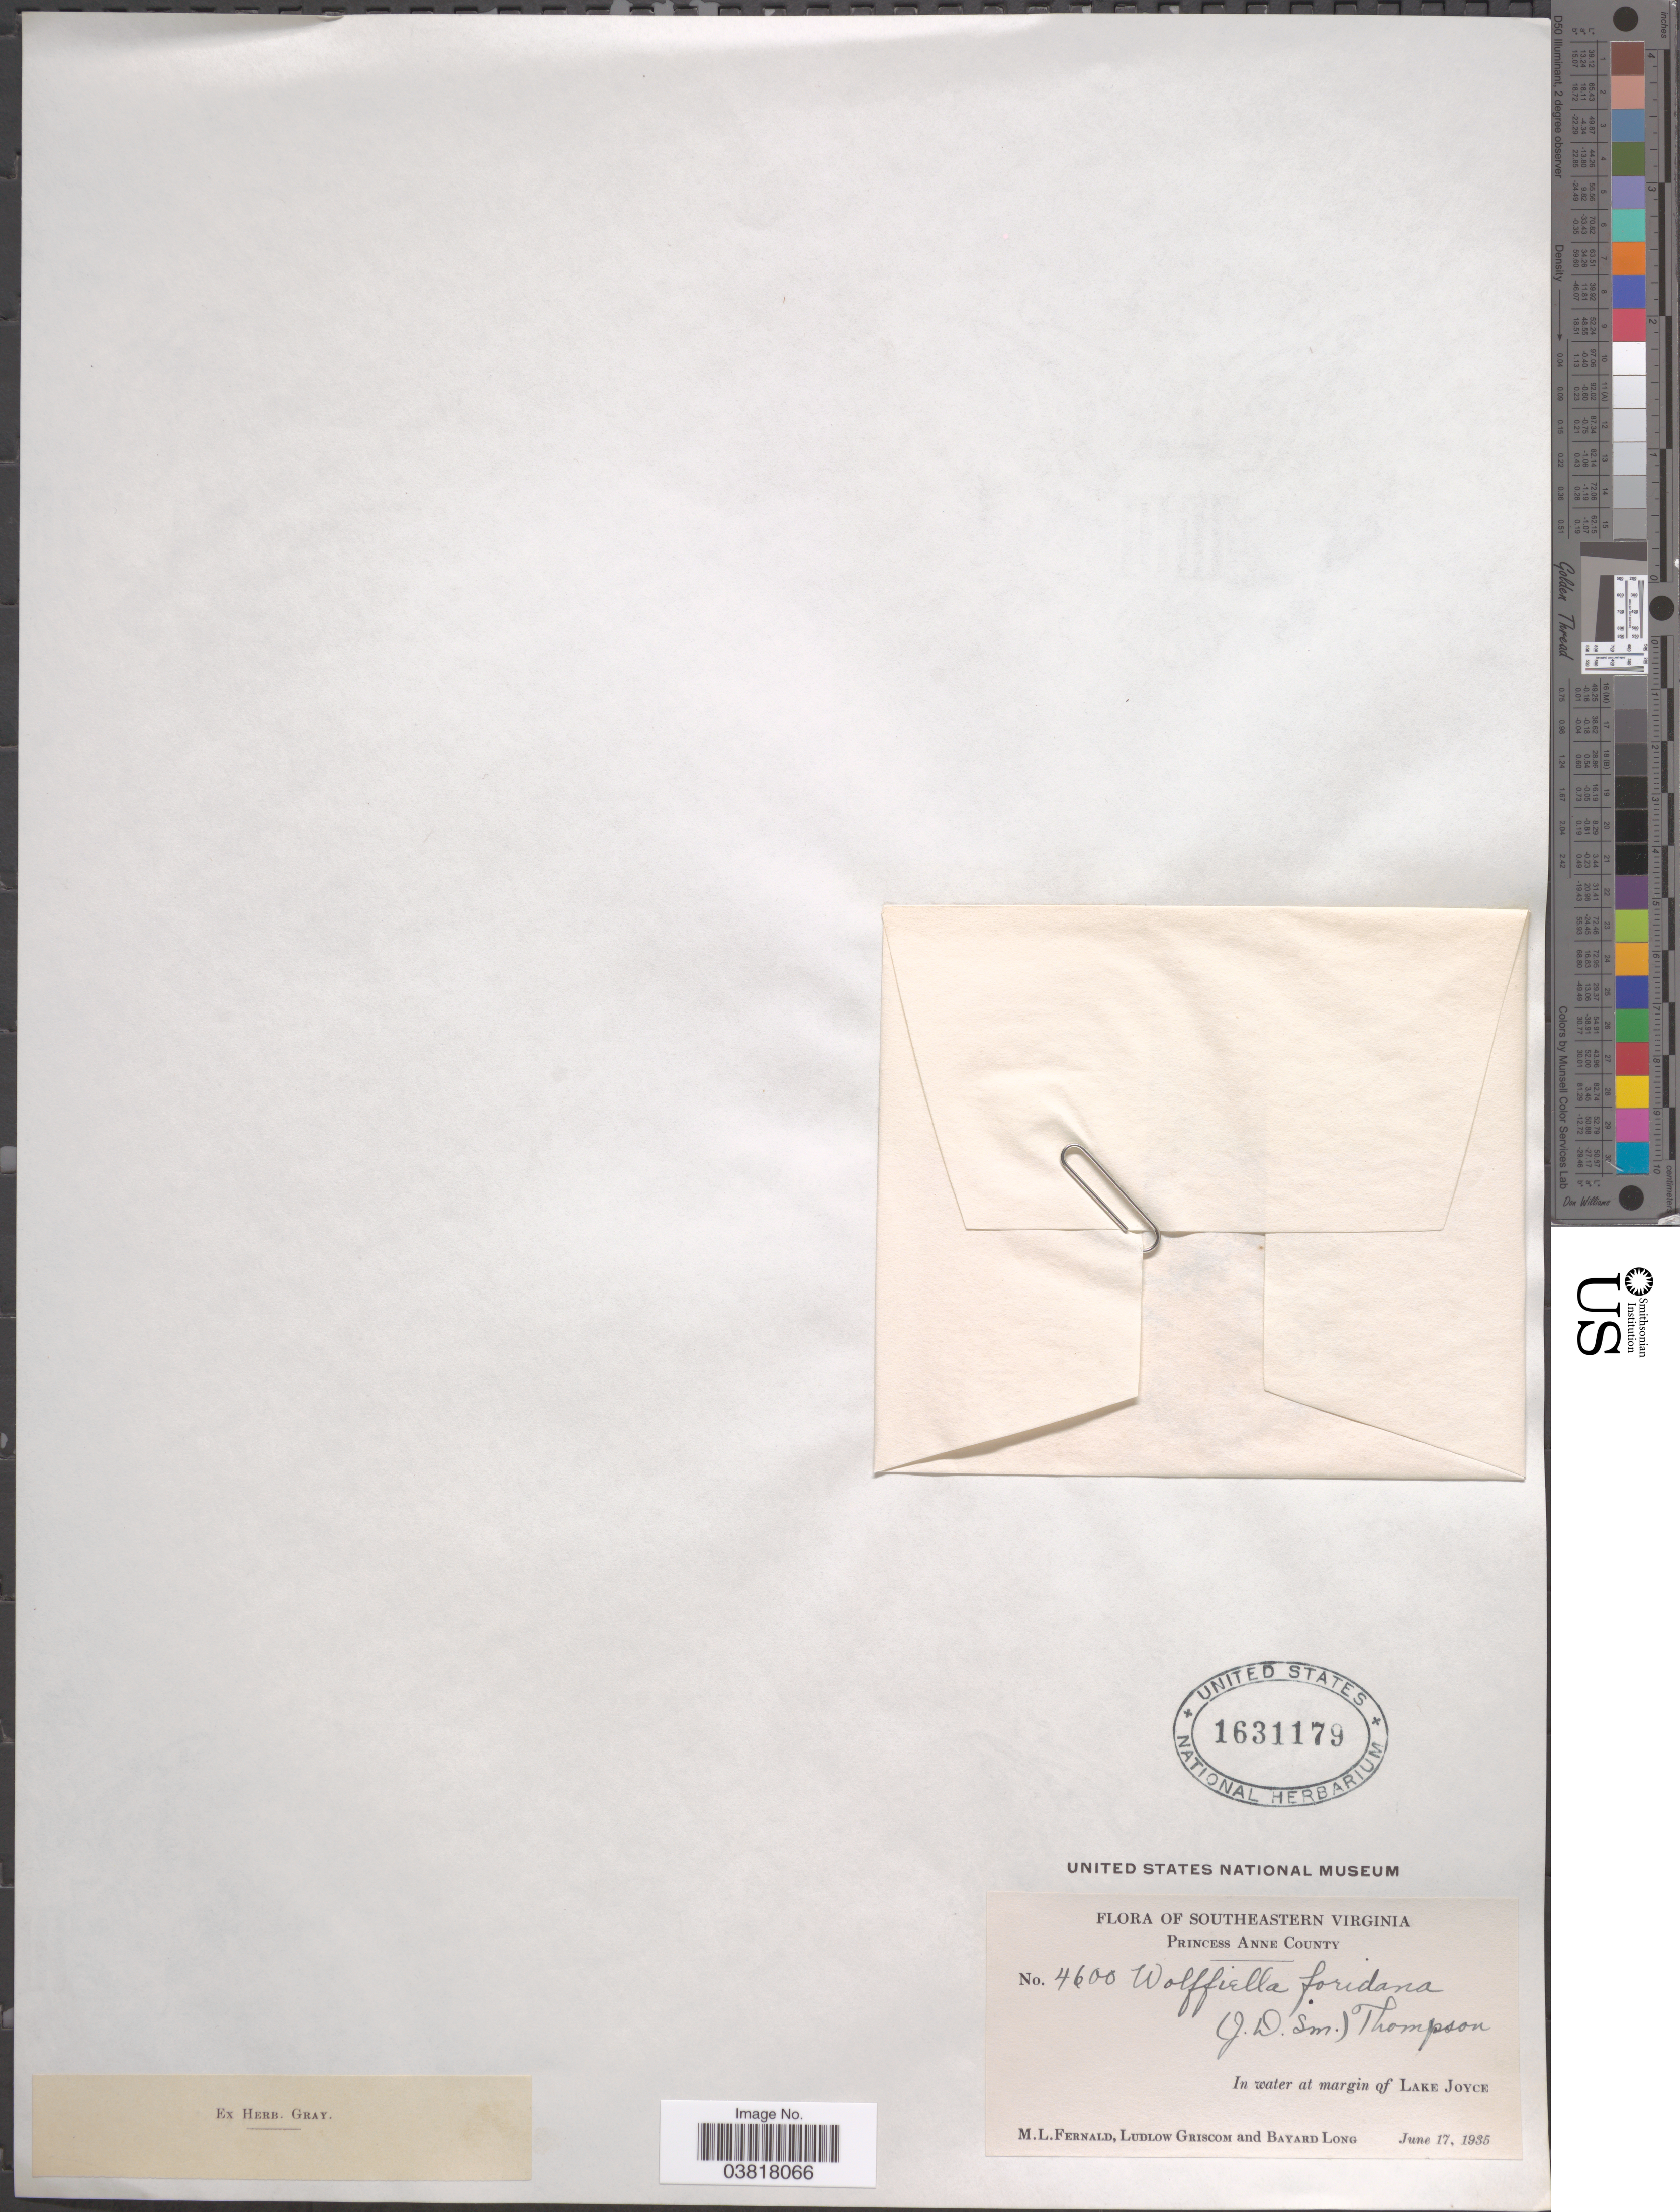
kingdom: Plantae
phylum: Tracheophyta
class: Liliopsida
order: Alismatales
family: Araceae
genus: Wolffiella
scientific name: Wolffiella floridana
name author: (Donn. Sm.) C.H. Thomps.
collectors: M. L. Fernald, L. Griscom & B. Long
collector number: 4600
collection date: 1935-06-17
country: United States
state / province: Virginia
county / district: City of Virginia Beach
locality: Southeastern Virginia. Princess Anne County. In water at margin of Lake Joyce.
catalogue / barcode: US 1631179